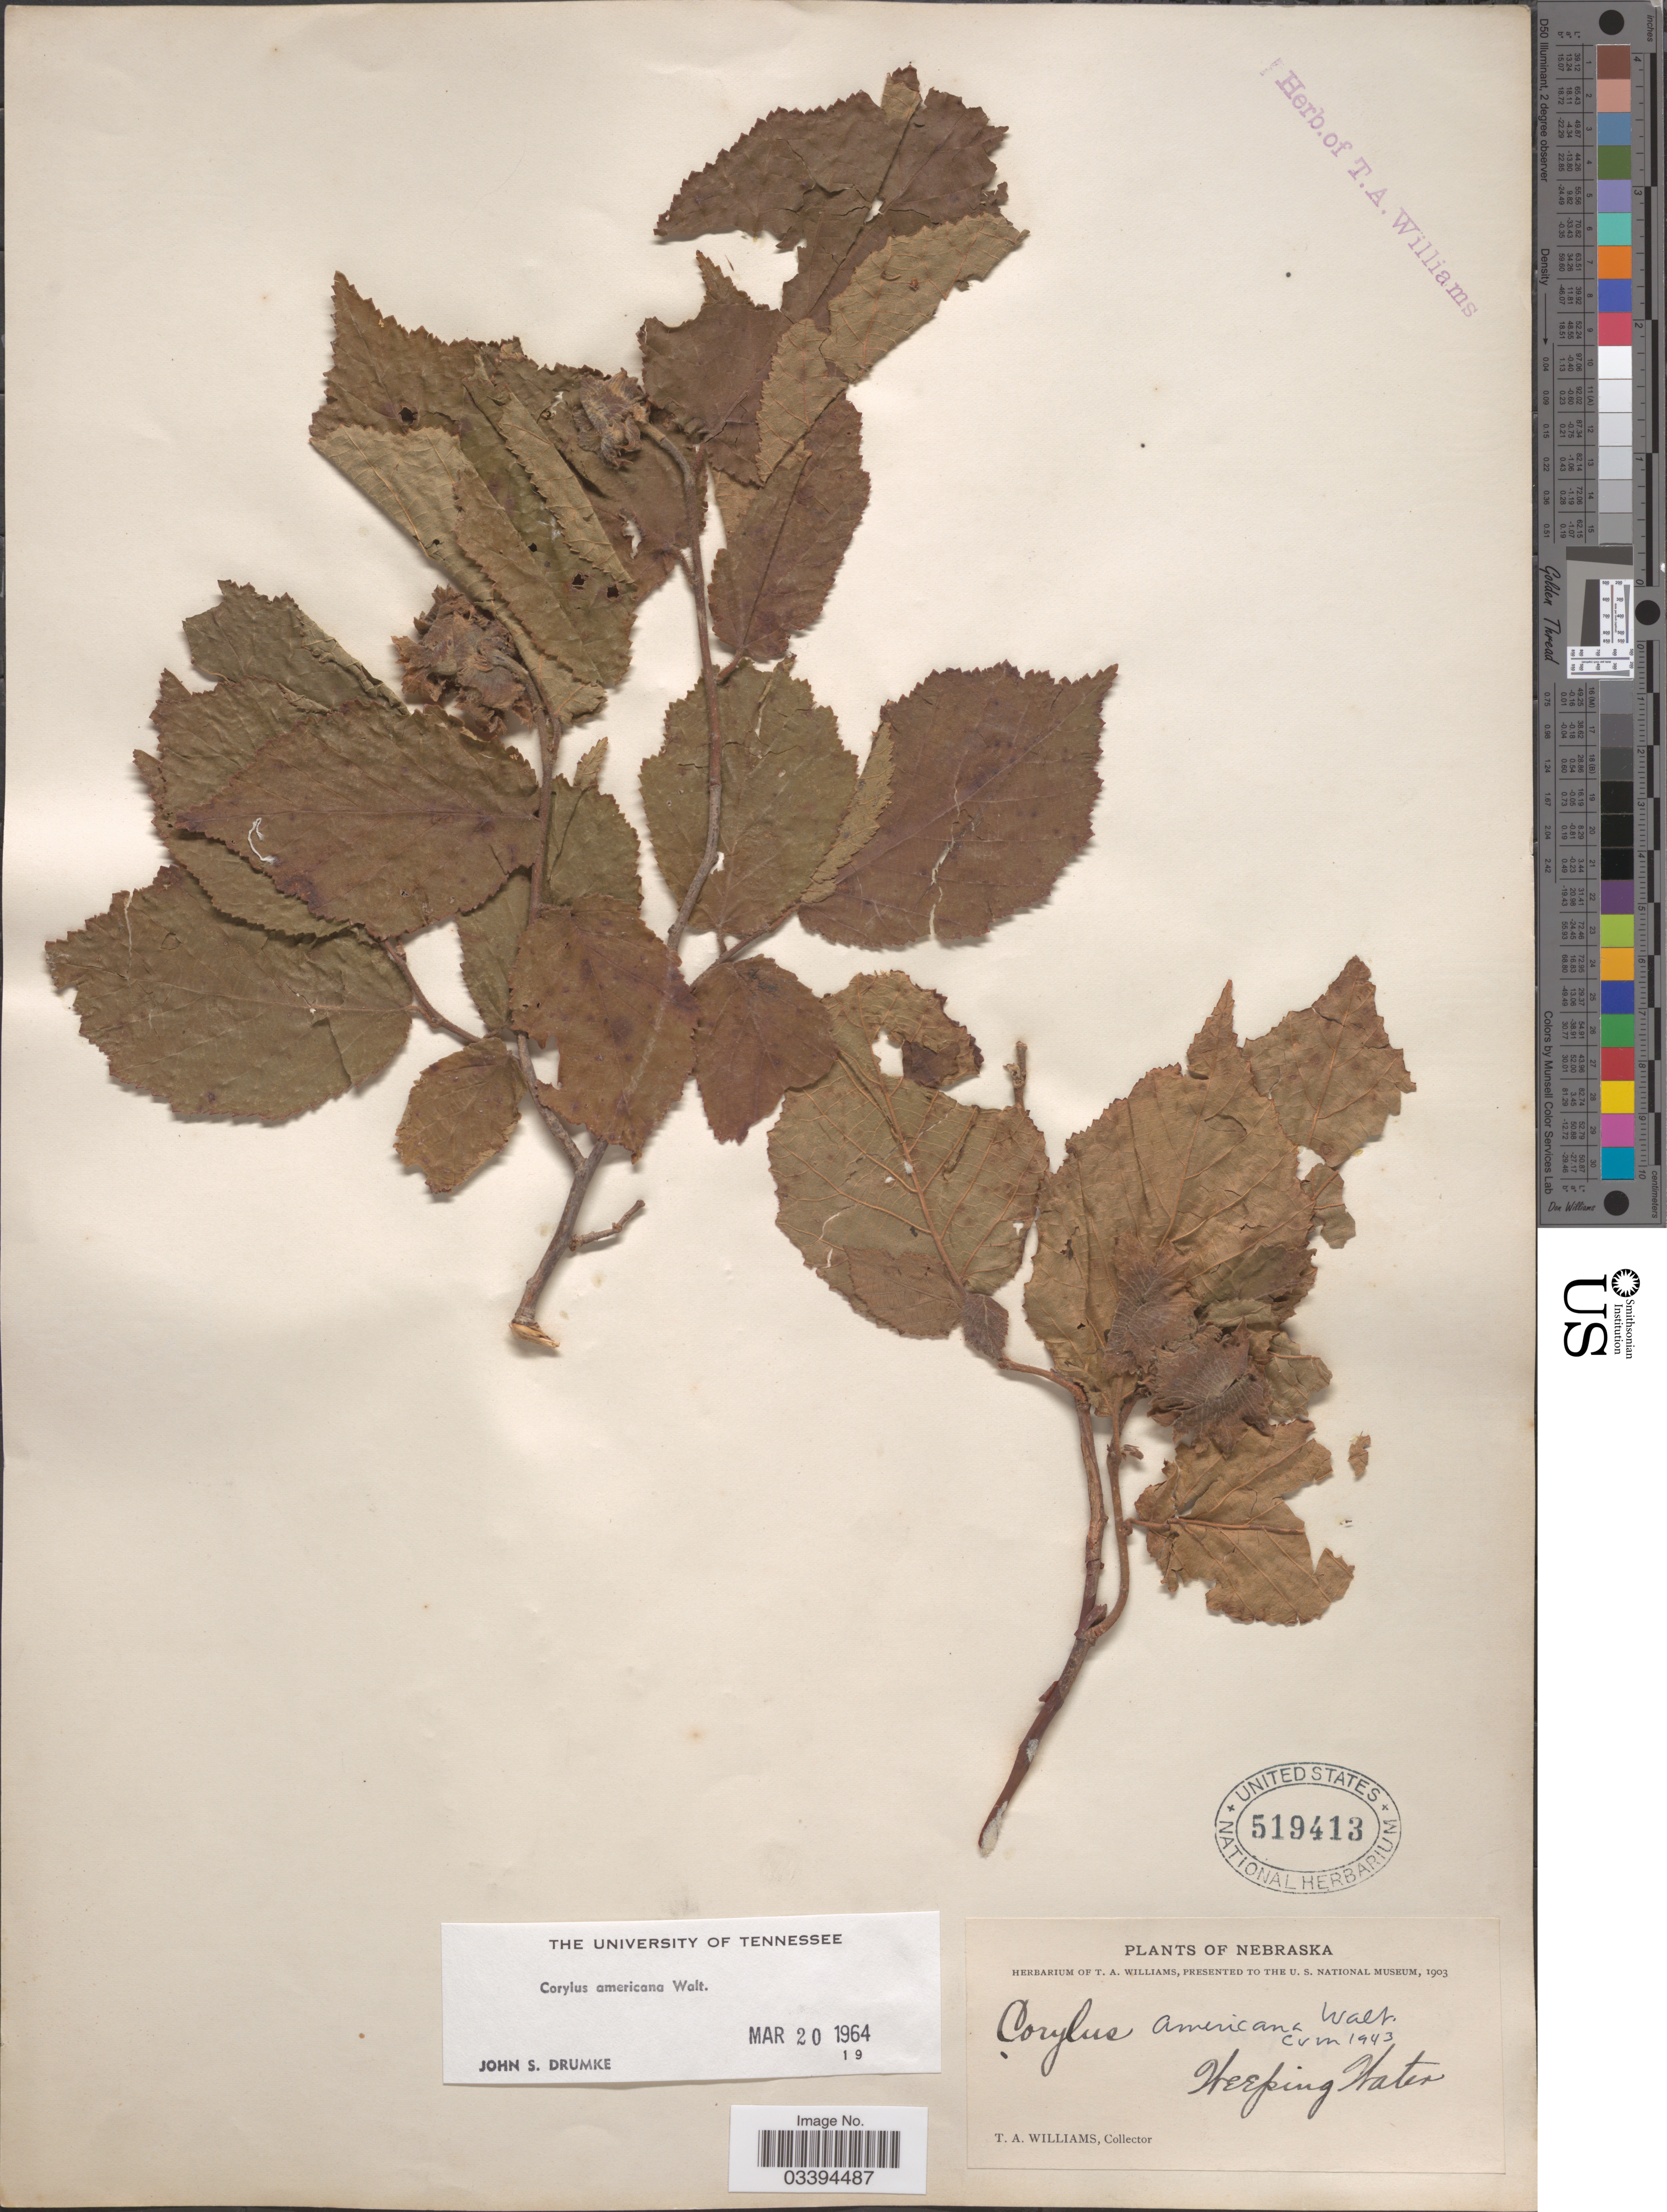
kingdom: Plantae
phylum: Tracheophyta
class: Magnoliopsida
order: Fagales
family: Betulaceae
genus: Corylus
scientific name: Corylus americana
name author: Walter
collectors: T. Williams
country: United States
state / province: Nebraska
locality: Heeping Water.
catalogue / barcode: US 519413